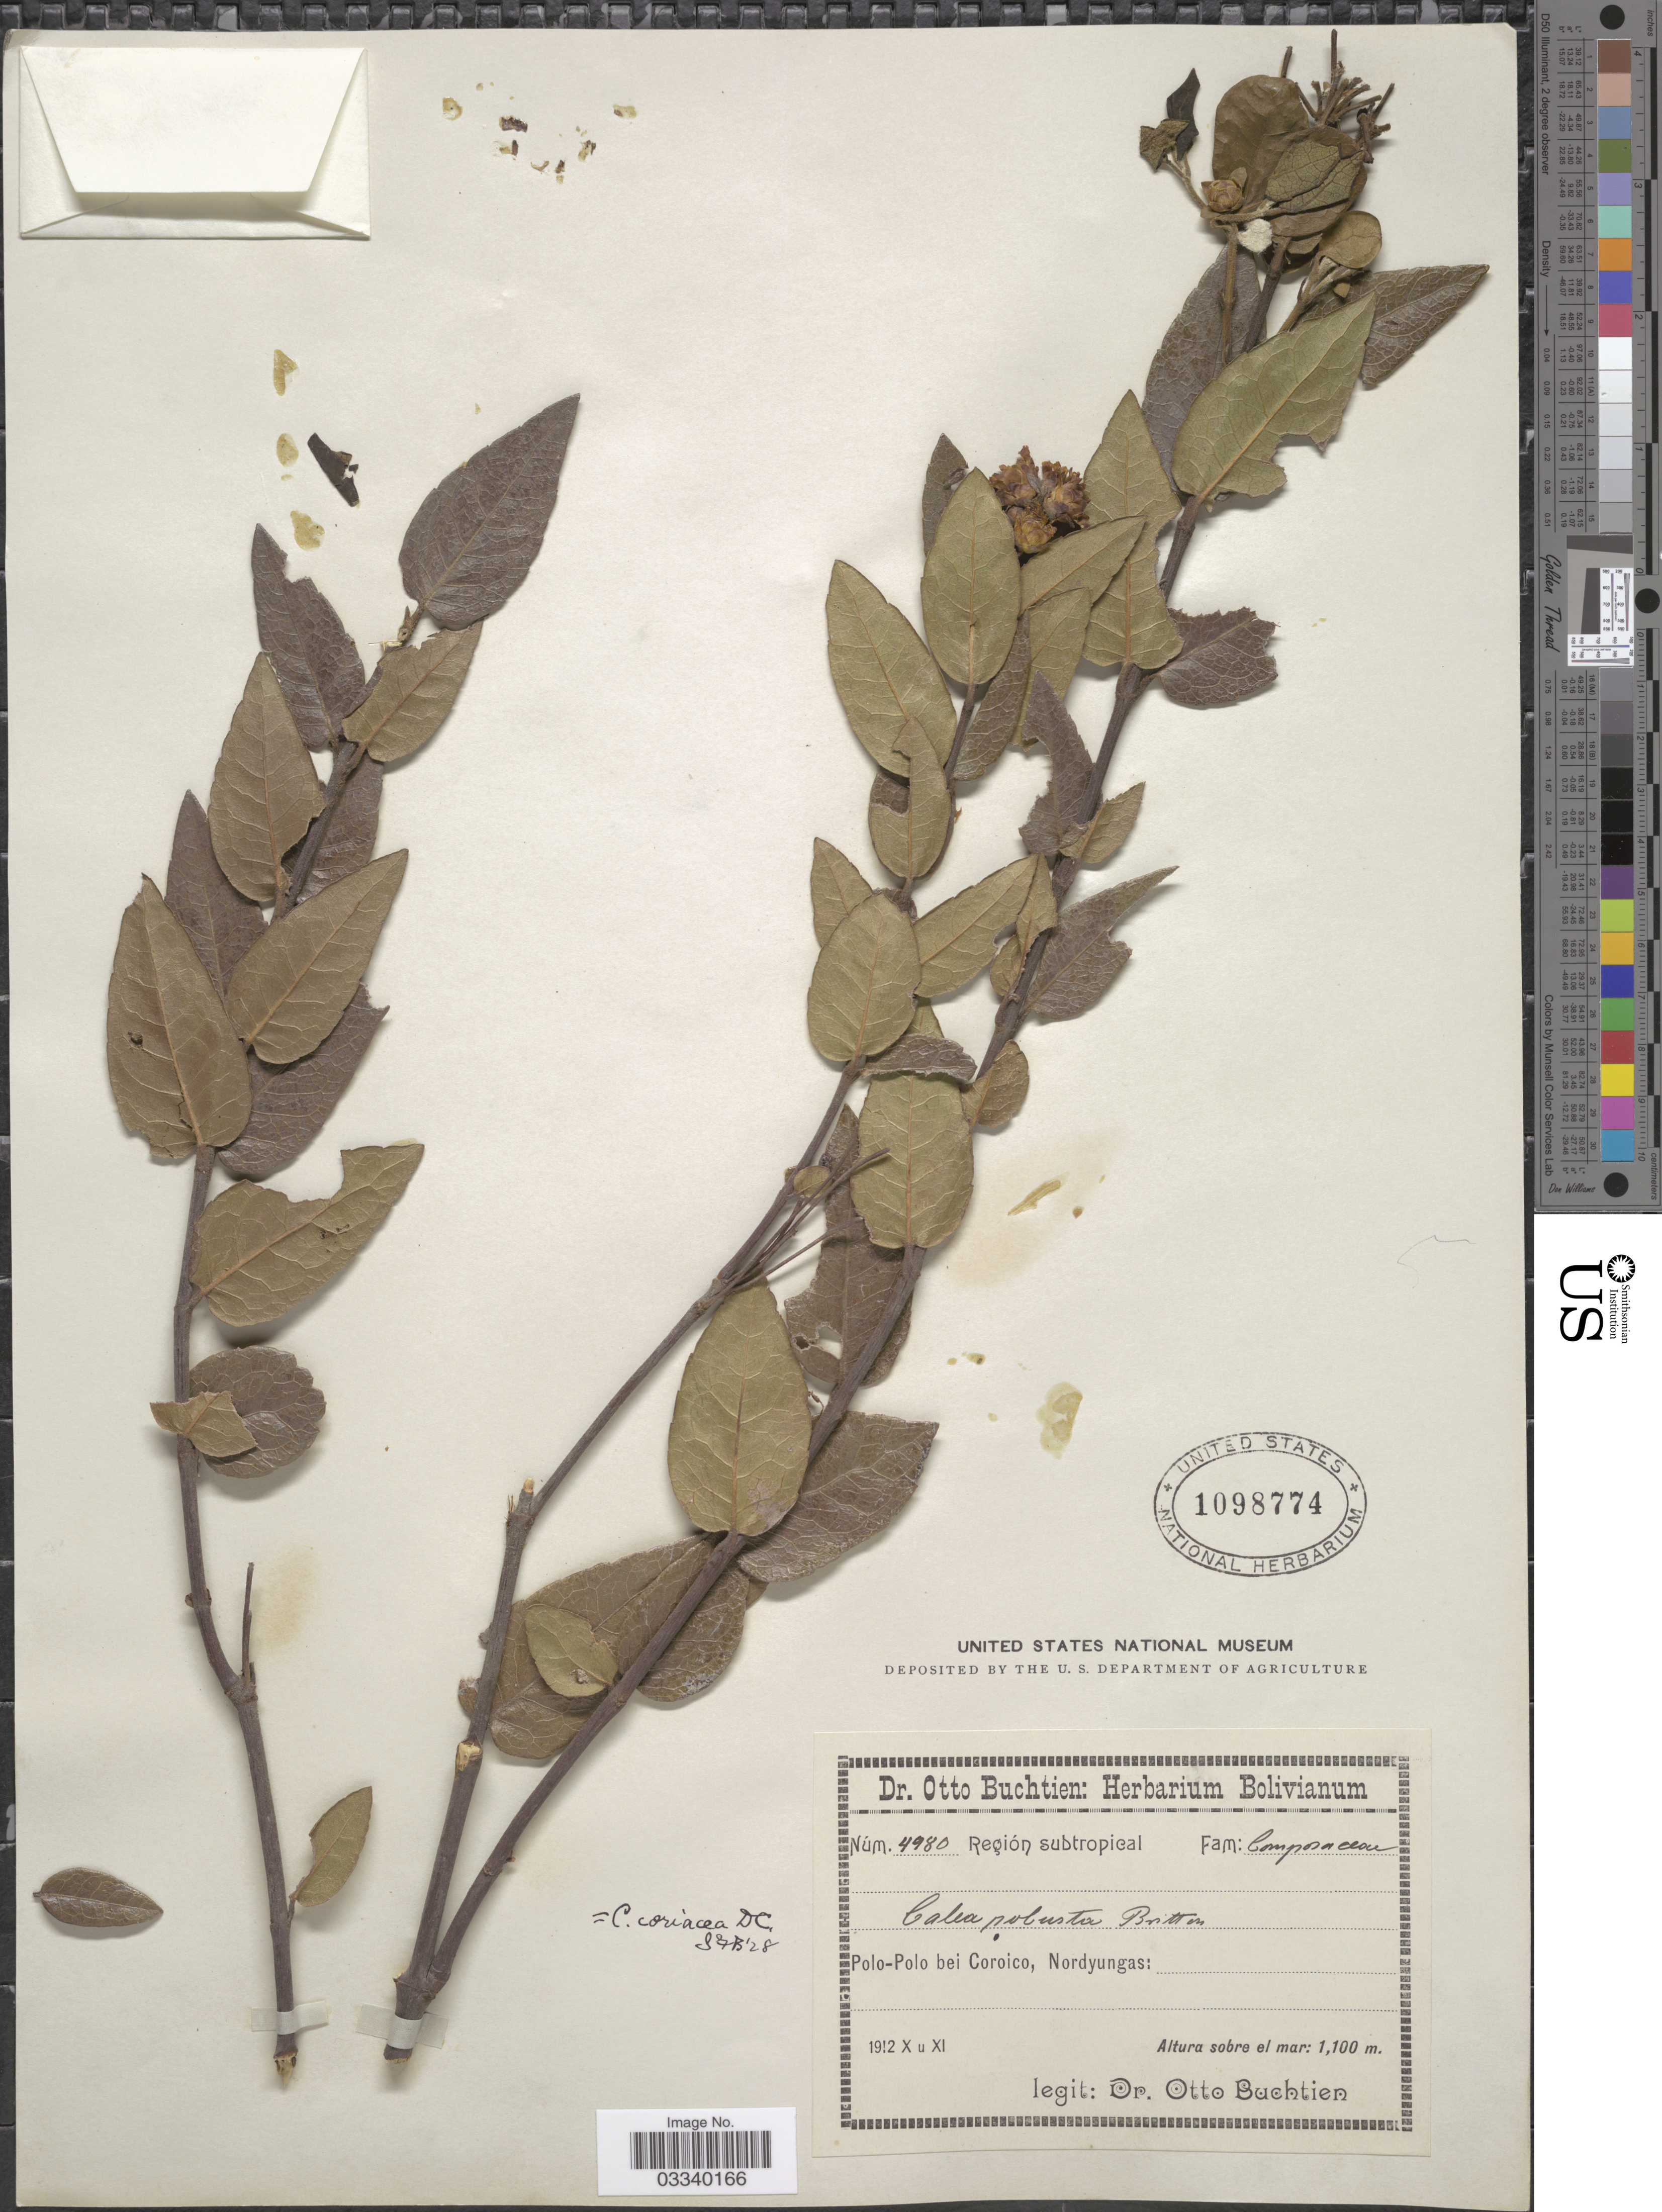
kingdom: Plantae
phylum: Tracheophyta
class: Magnoliopsida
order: Asterales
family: Asteraceae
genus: Calea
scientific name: Calea coriacea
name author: DC.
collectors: O. Buchtien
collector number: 4980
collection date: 1912-10/1912-11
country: Bolivia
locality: Polo-Polo bei Coroico, Nordyungas.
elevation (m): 1100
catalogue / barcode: US 1098774